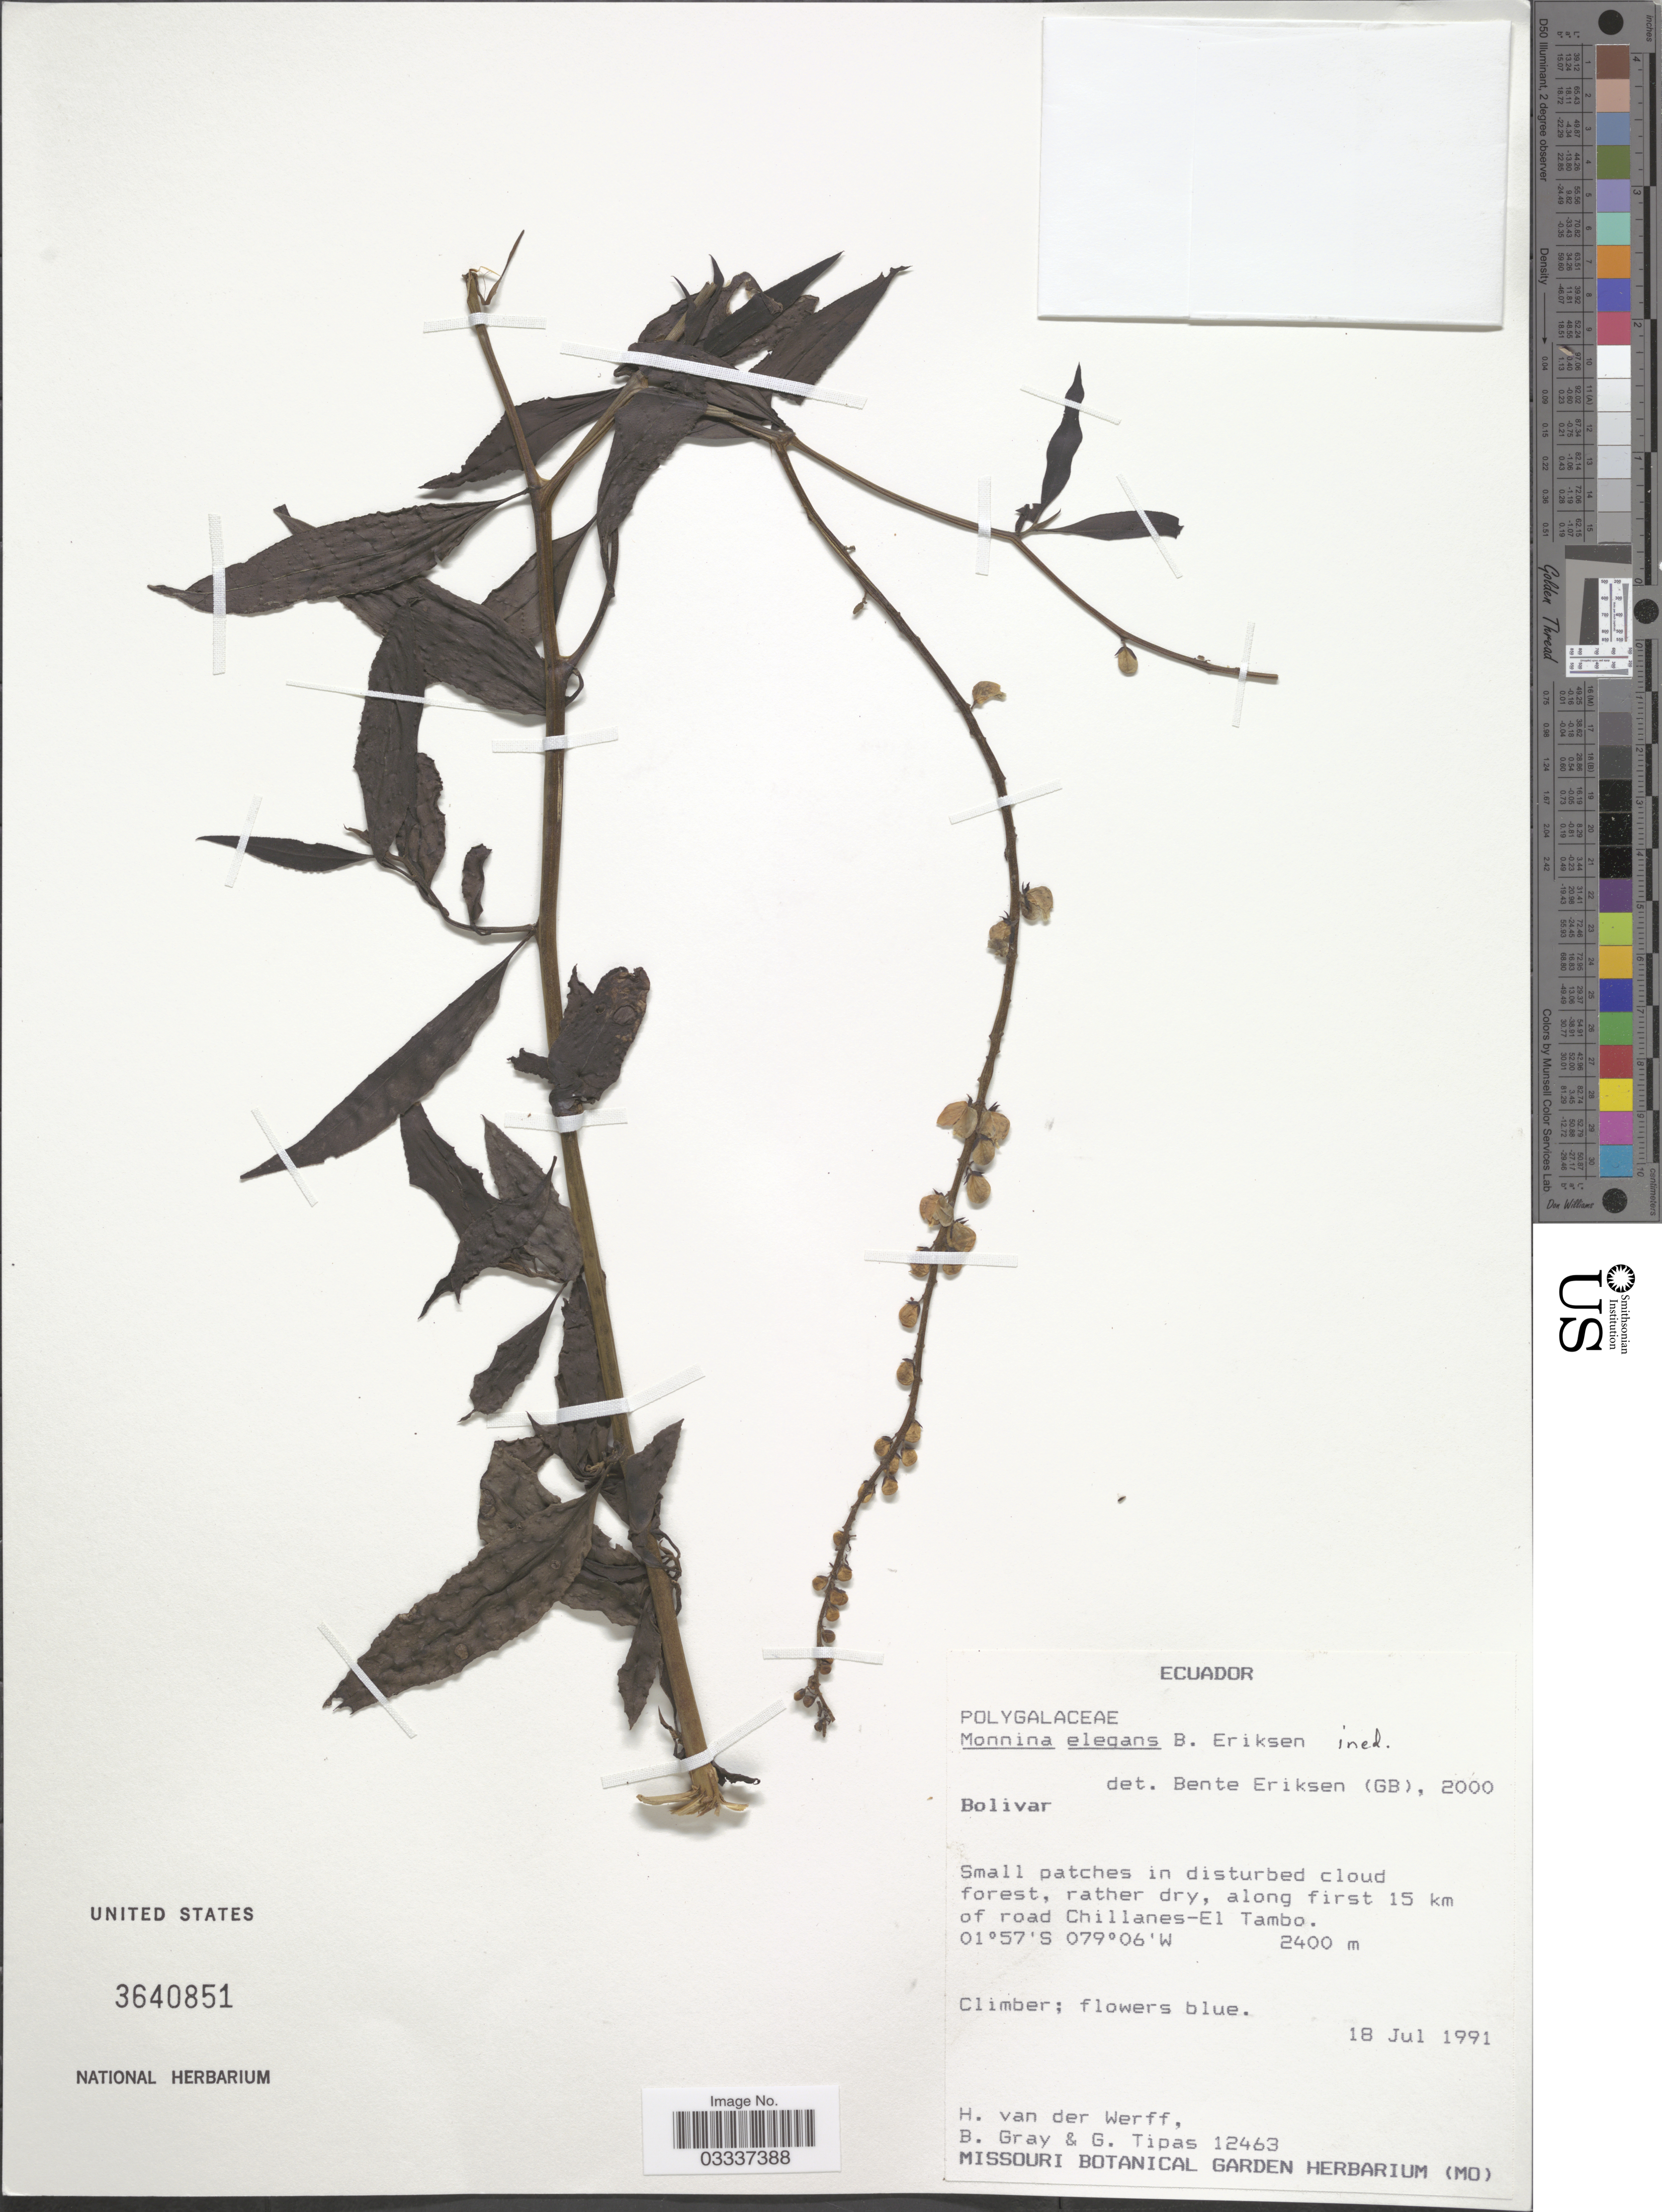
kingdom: Plantae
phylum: Tracheophyta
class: Magnoliopsida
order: Fabales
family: Polygalaceae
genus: Monnina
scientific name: Monnina elegans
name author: B. Eriksen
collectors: H. van der Werff, B. Gray & G. Tipas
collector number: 12463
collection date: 1991-07-18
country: Ecuador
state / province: Bolívar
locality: Along first 15 km of road Chillanes - El Tambo.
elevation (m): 2400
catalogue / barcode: US 3640851